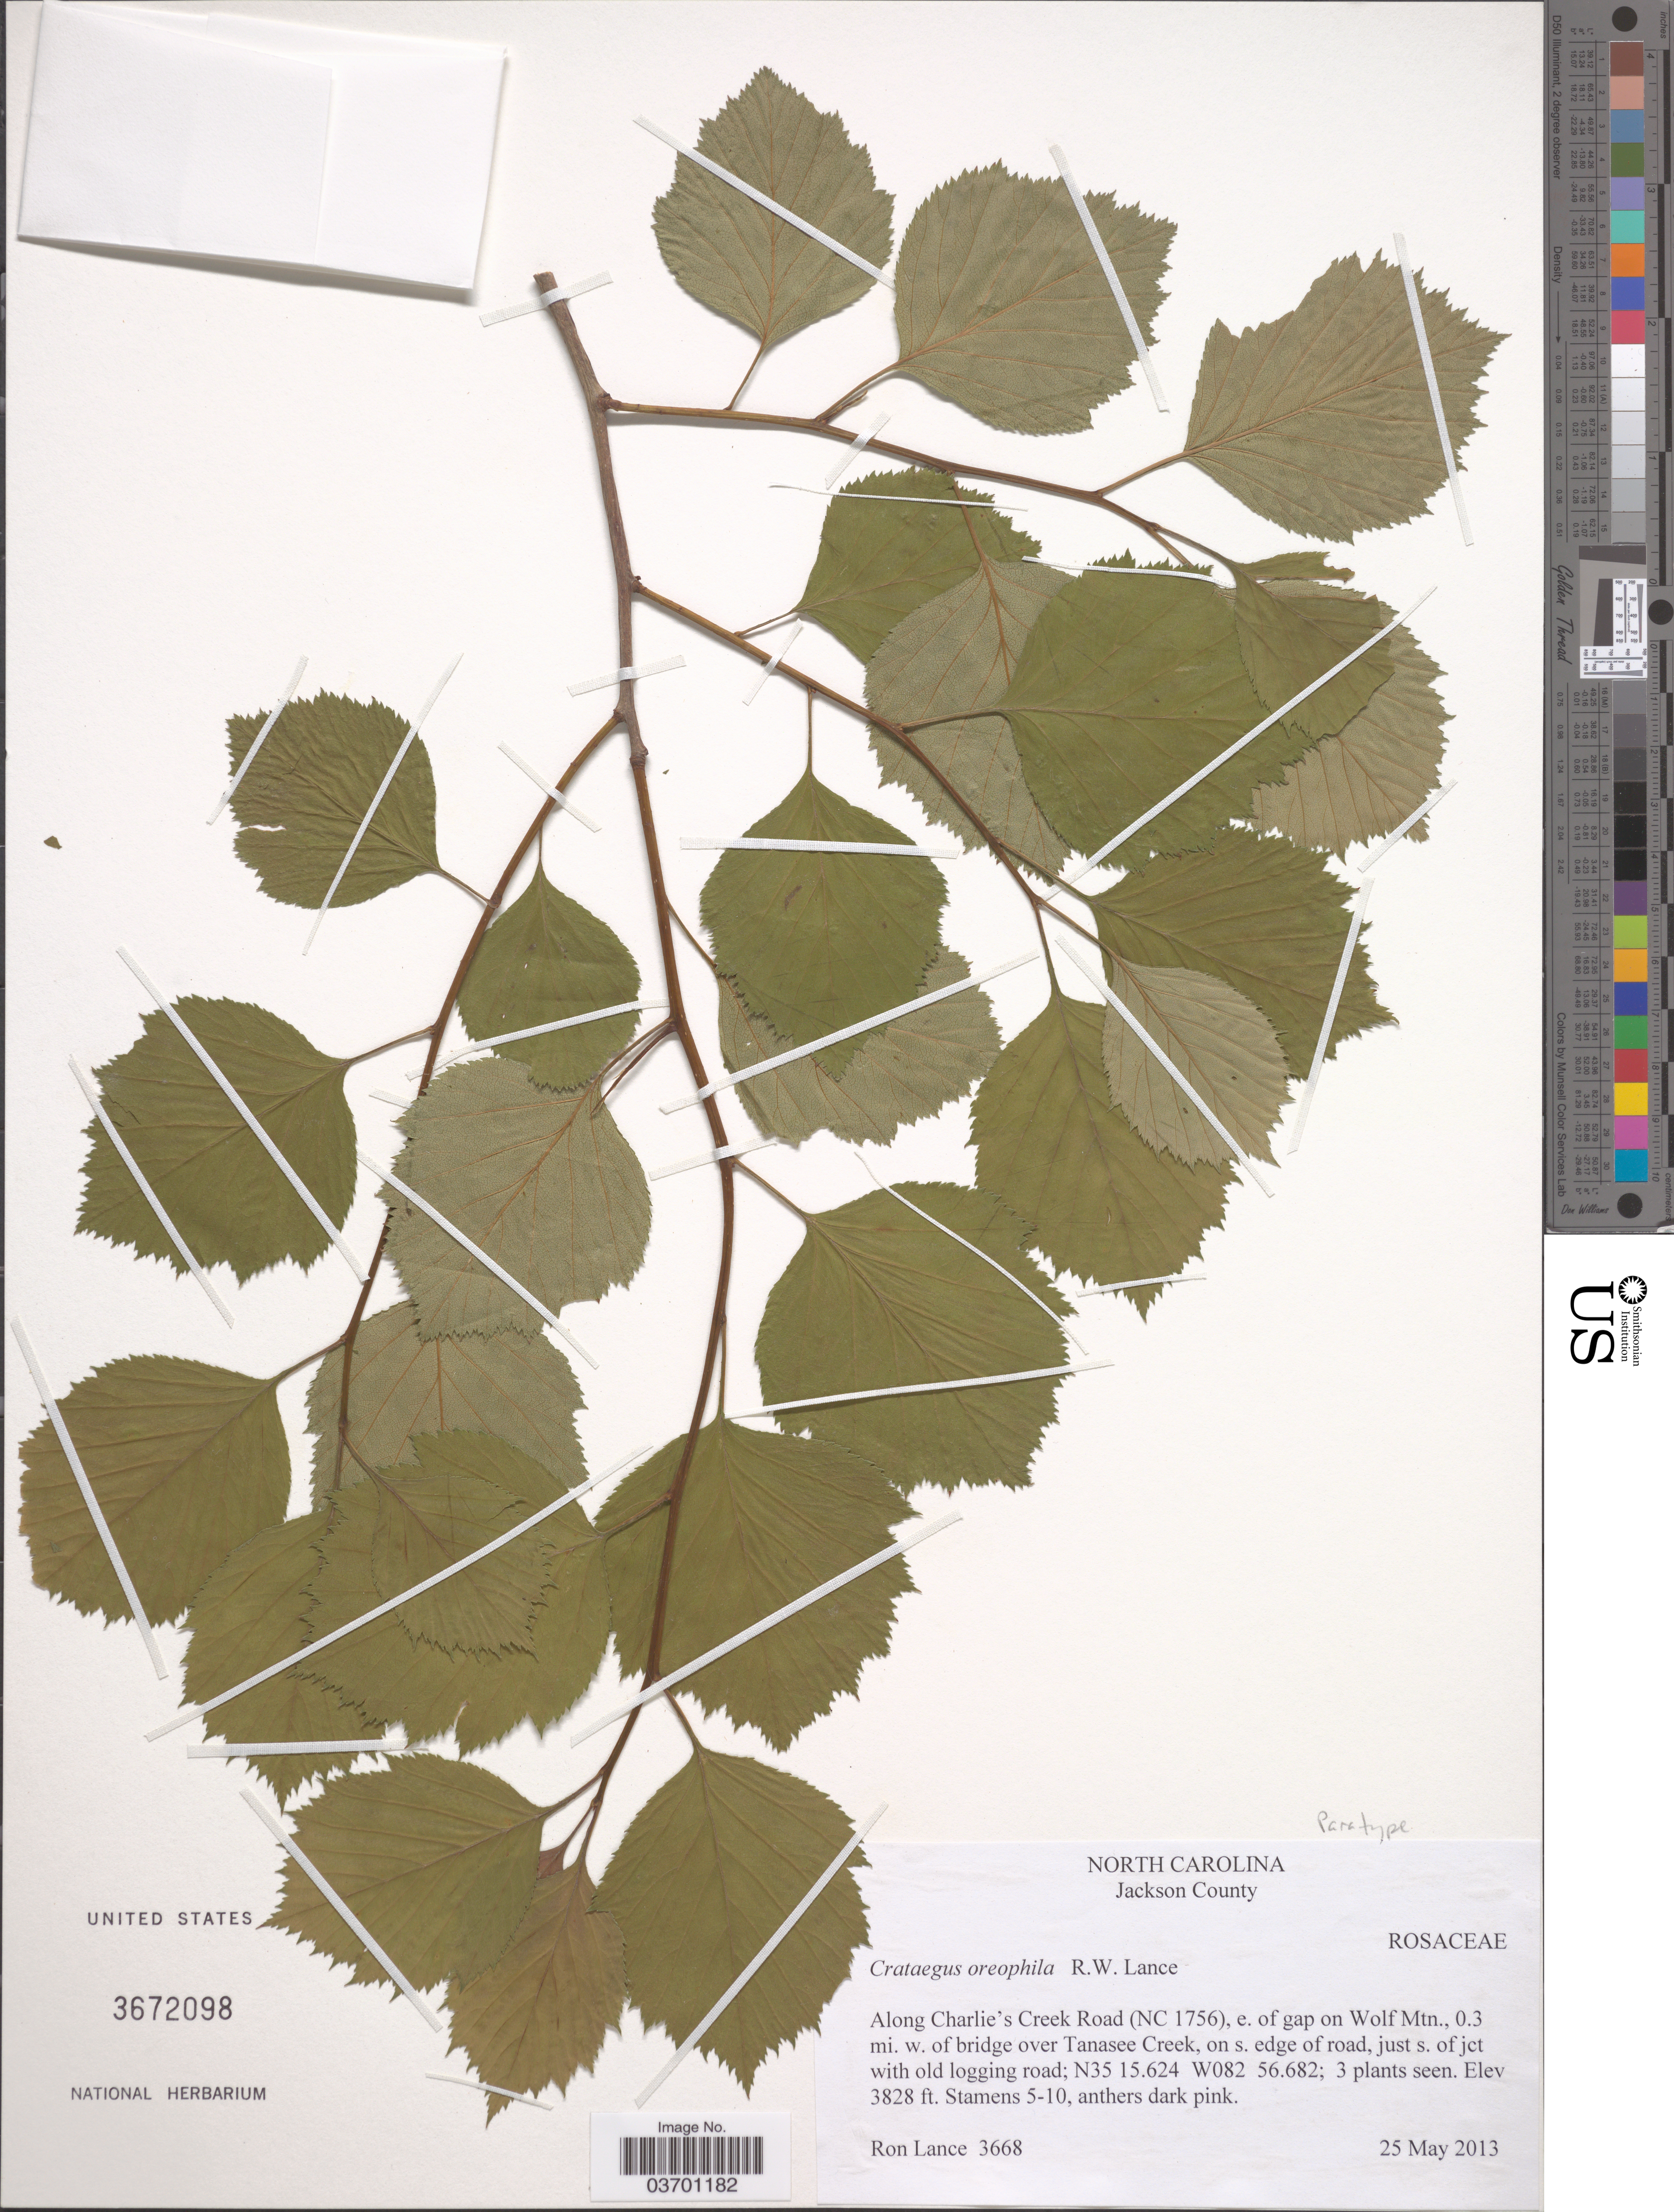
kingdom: Plantae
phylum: Tracheophyta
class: Magnoliopsida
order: Rosales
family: Rosaceae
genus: Crataegus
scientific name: Crataegus oreophila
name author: Lance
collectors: R. Lance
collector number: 3668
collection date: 2013-05-25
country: United States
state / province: North Carolina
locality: Jackson County. Along Charlie's Creek Road (NC 1756), e. of gap on Wolf Mtn., 0.3 mi. w. of bridge over Tanasee Creek, on s. edge of road, just s. of jct with old logging road.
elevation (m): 1167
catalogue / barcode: US 3672098